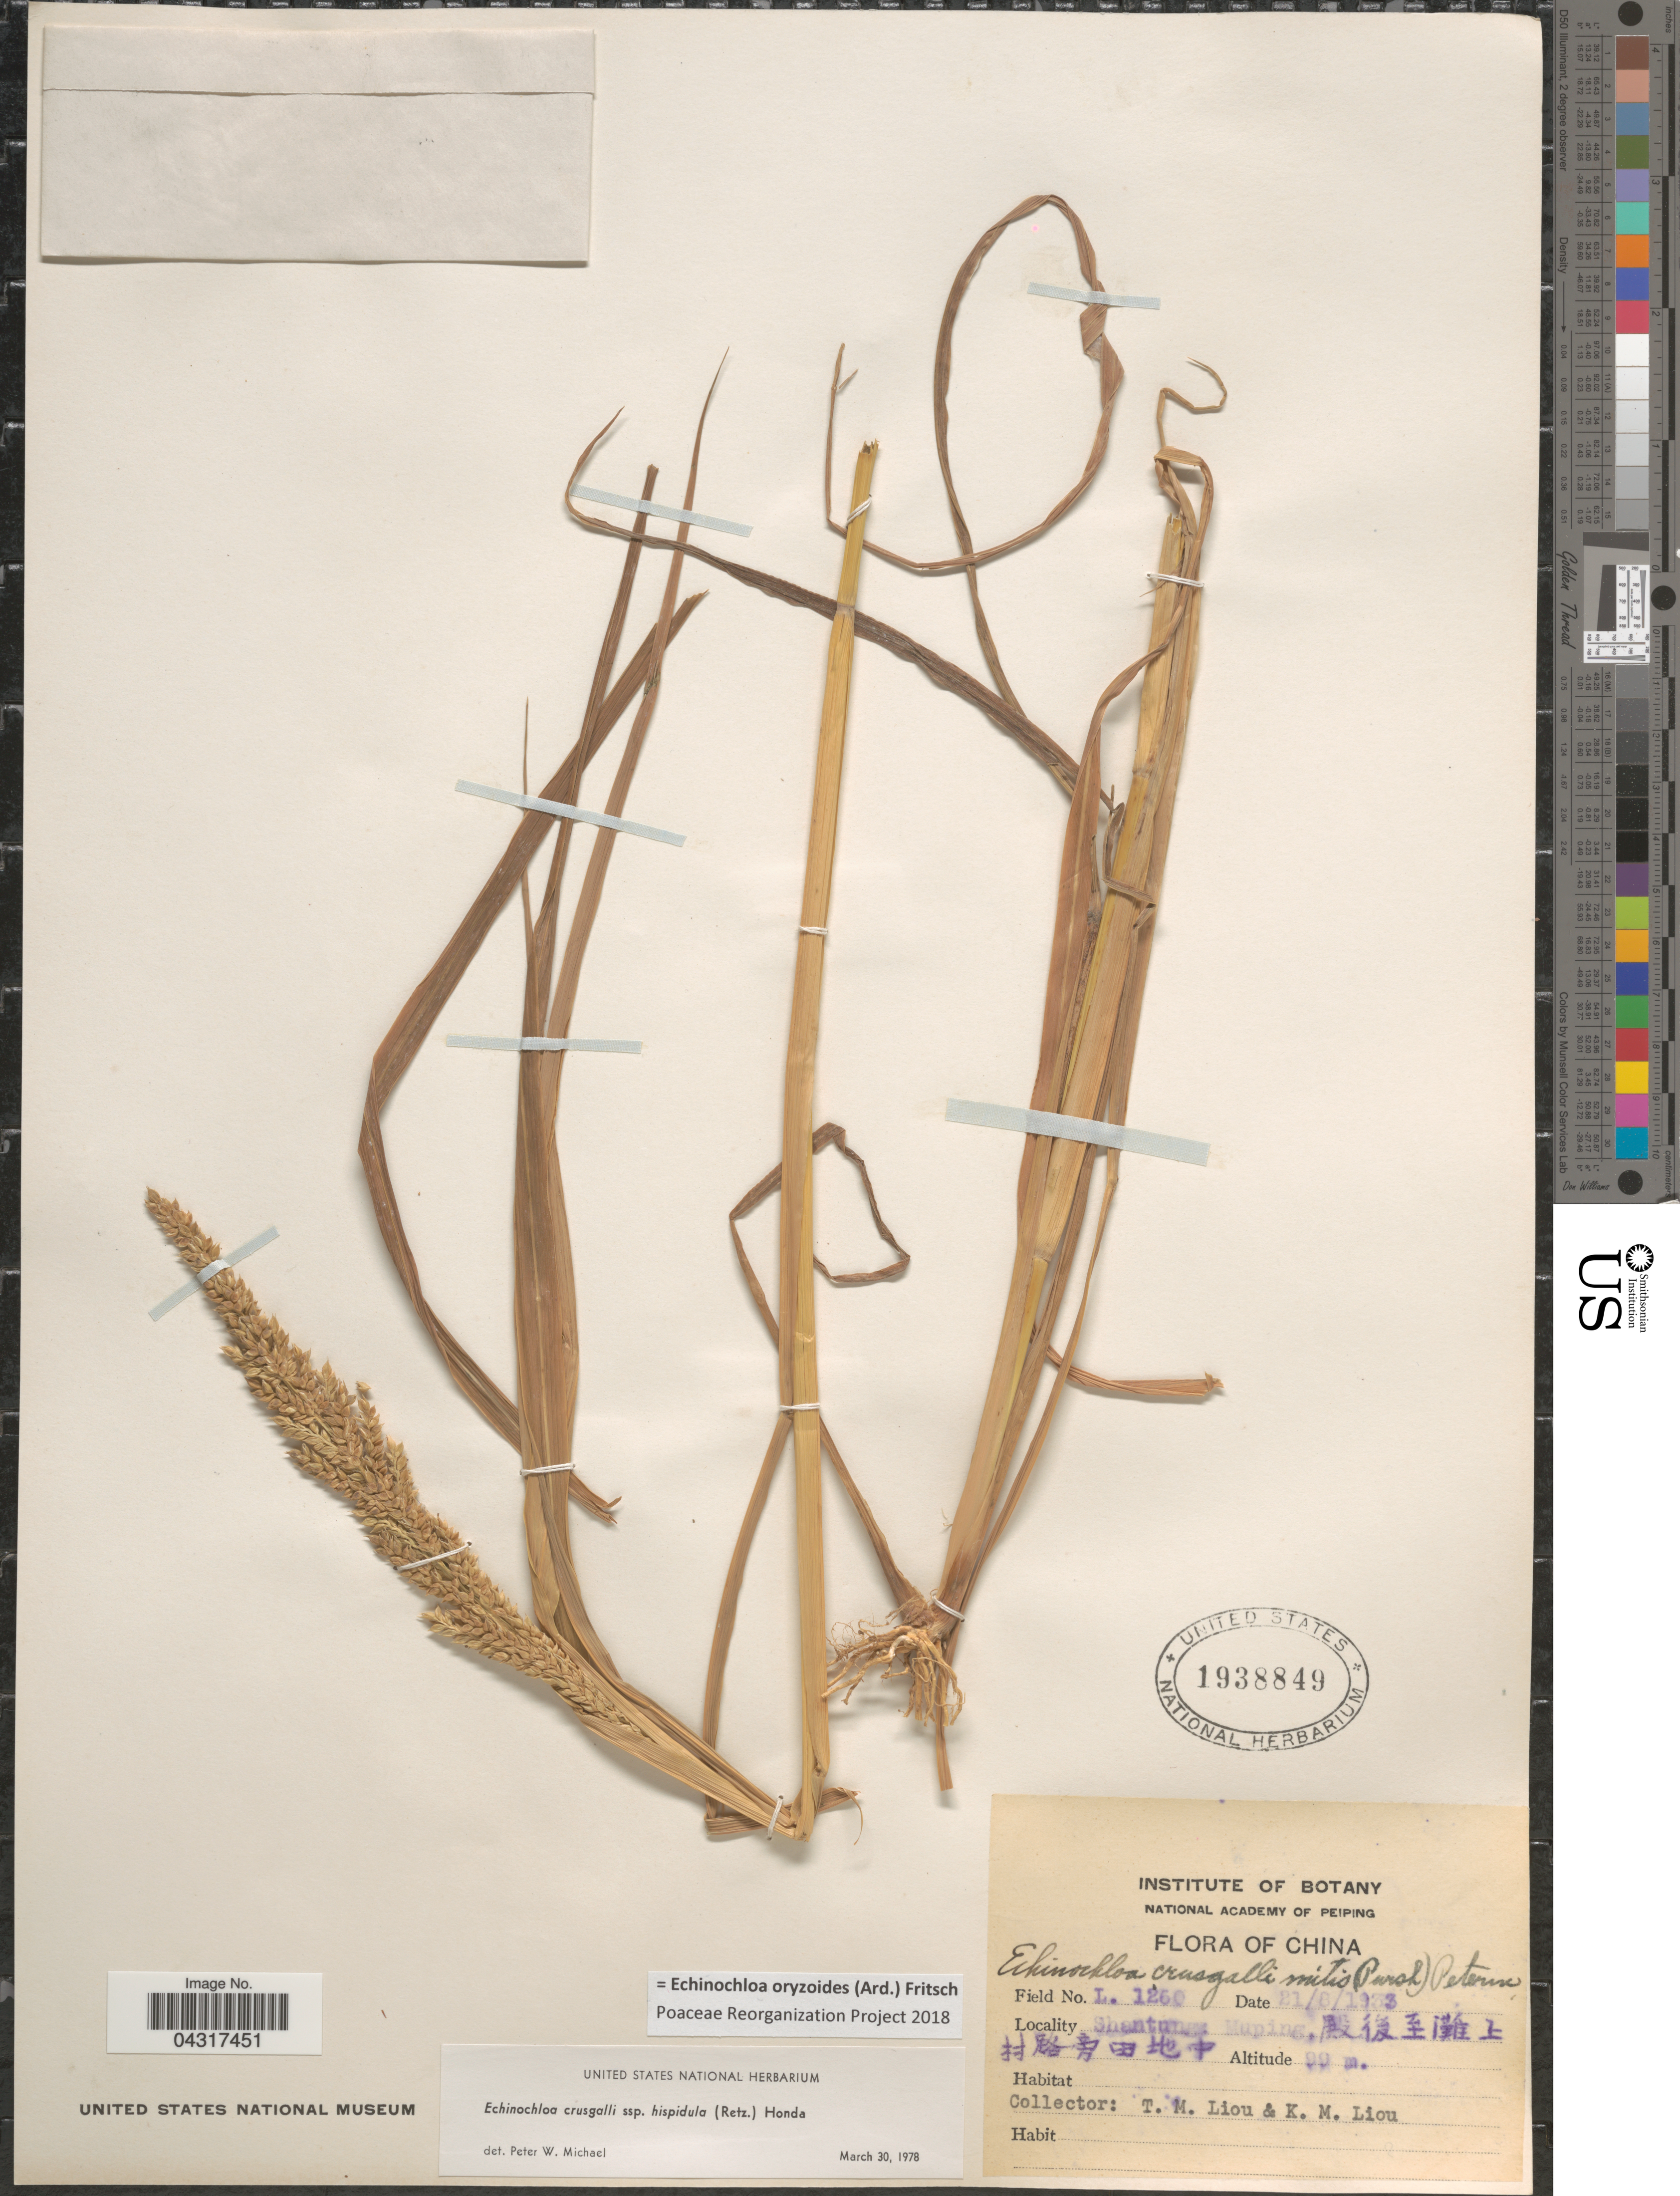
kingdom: Plantae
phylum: Tracheophyta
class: Liliopsida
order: Poales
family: Poaceae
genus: Echinochloa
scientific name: Echinochloa oryzoides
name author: (Ard.) Fritsch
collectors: T. Liou & K. M. Liou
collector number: L1260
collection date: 1933-08-21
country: China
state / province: Shandong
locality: Shantung Muping.X.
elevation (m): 99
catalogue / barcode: US 1938849